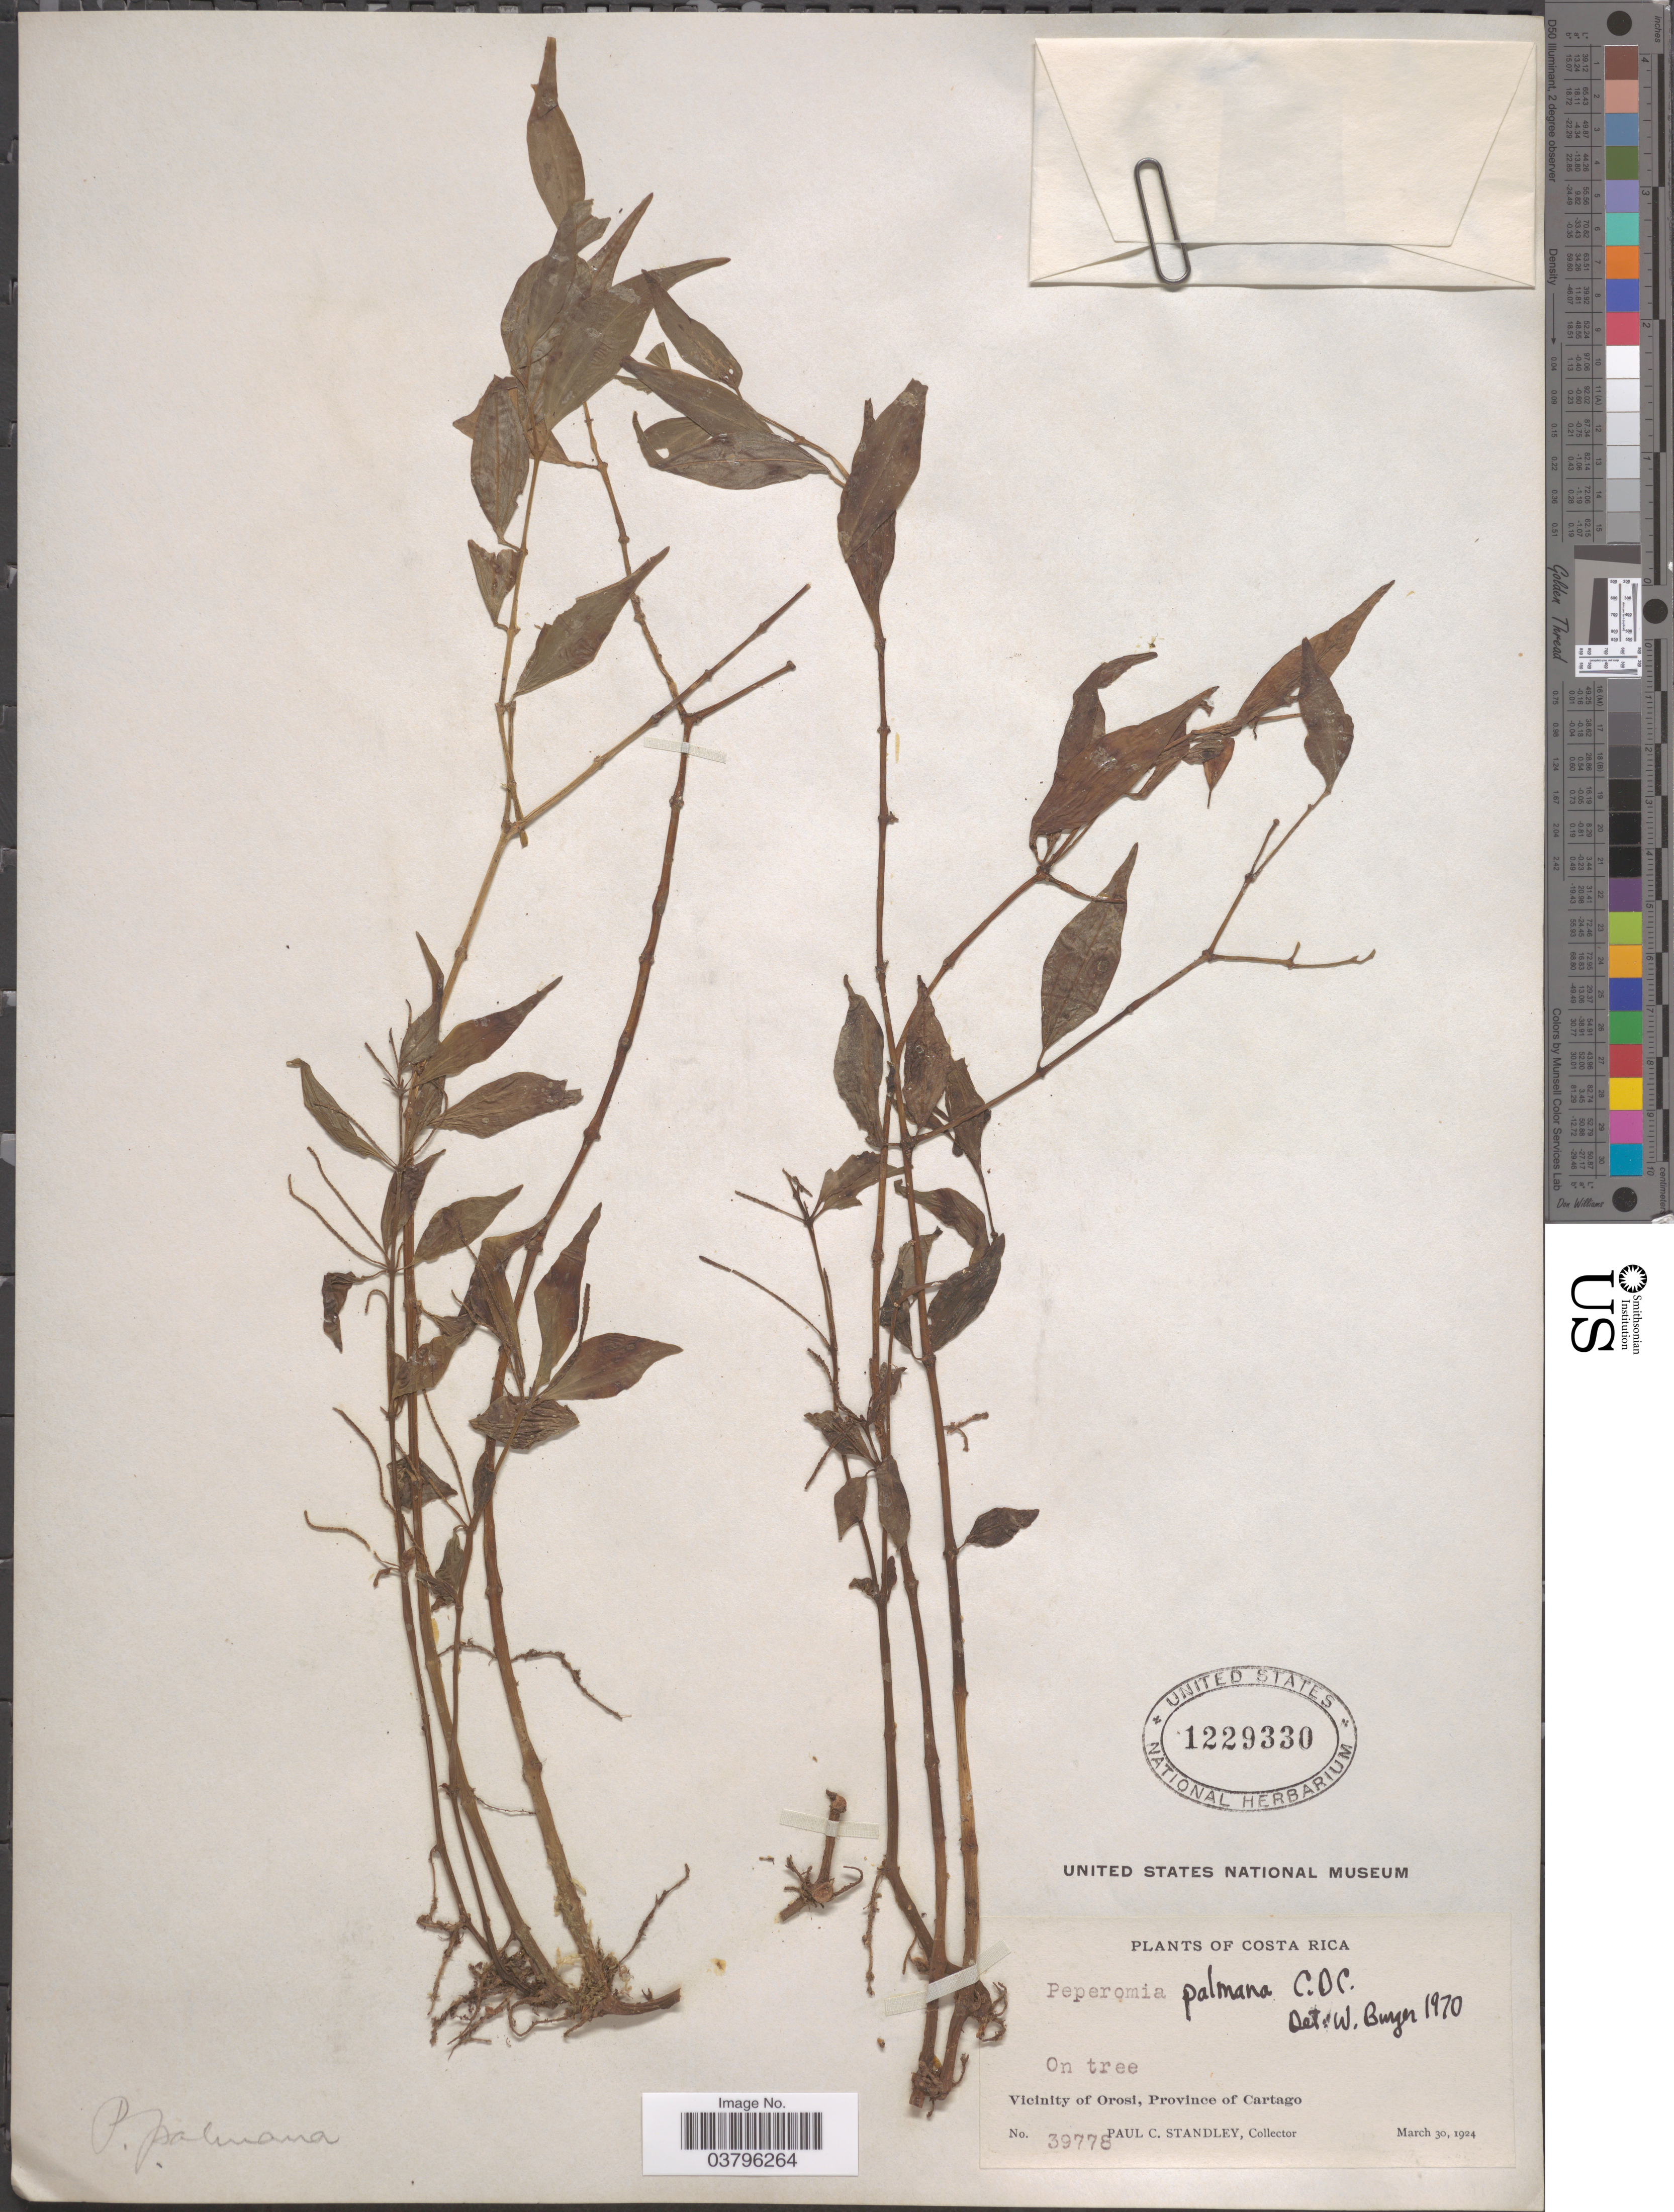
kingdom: Plantae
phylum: Tracheophyta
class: Magnoliopsida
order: Piperales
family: Piperaceae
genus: Peperomia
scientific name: Peperomia palmana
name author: C. DC.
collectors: P. C. Standley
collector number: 39778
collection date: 1924-03-30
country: Costa Rica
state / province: Cartago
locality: Vicinity of Orosi.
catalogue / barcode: US 1229330